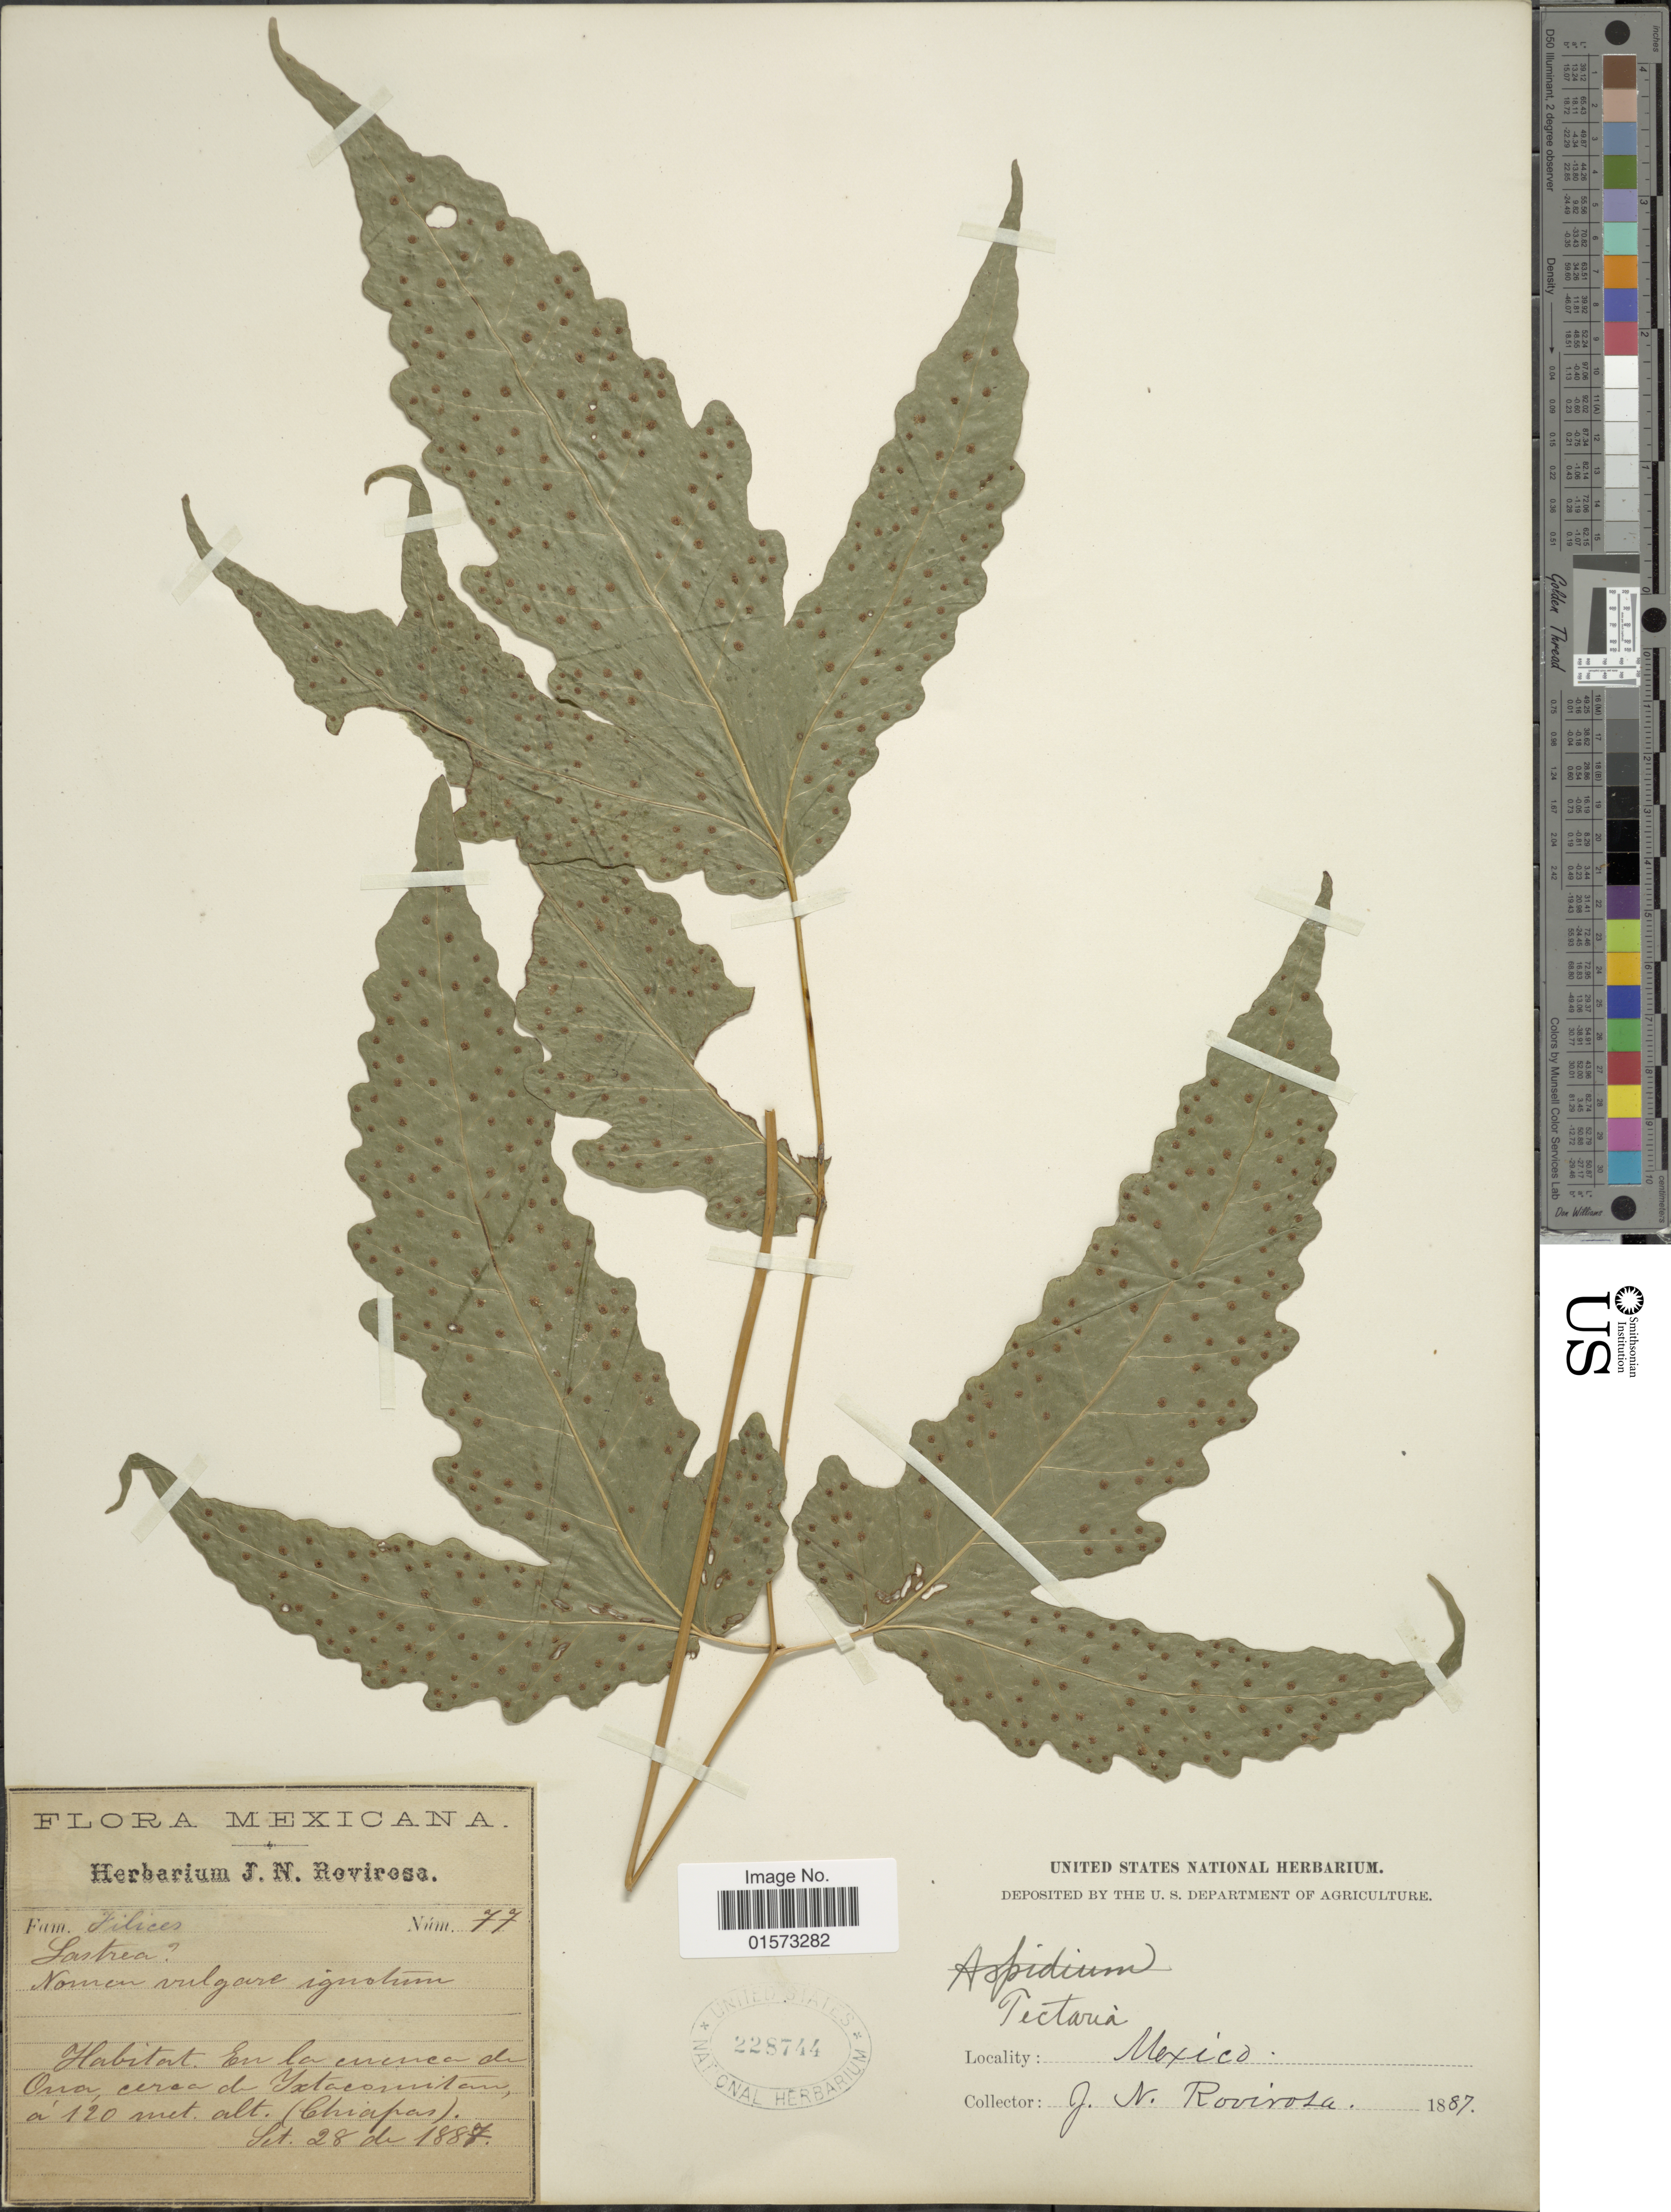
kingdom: Plantae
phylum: Tracheophyta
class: Polypodiopsida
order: Polypodiales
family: Tectariaceae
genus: Tectaria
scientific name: Tectaria heracleifolia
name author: (Willd.) Underw.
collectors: J. N. Rovirosa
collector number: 77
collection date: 1887-09-28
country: Mexico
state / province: Chiapas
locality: En la cuenca de Ona, cerca de Ixtacomitan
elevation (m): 120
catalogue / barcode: US 228744